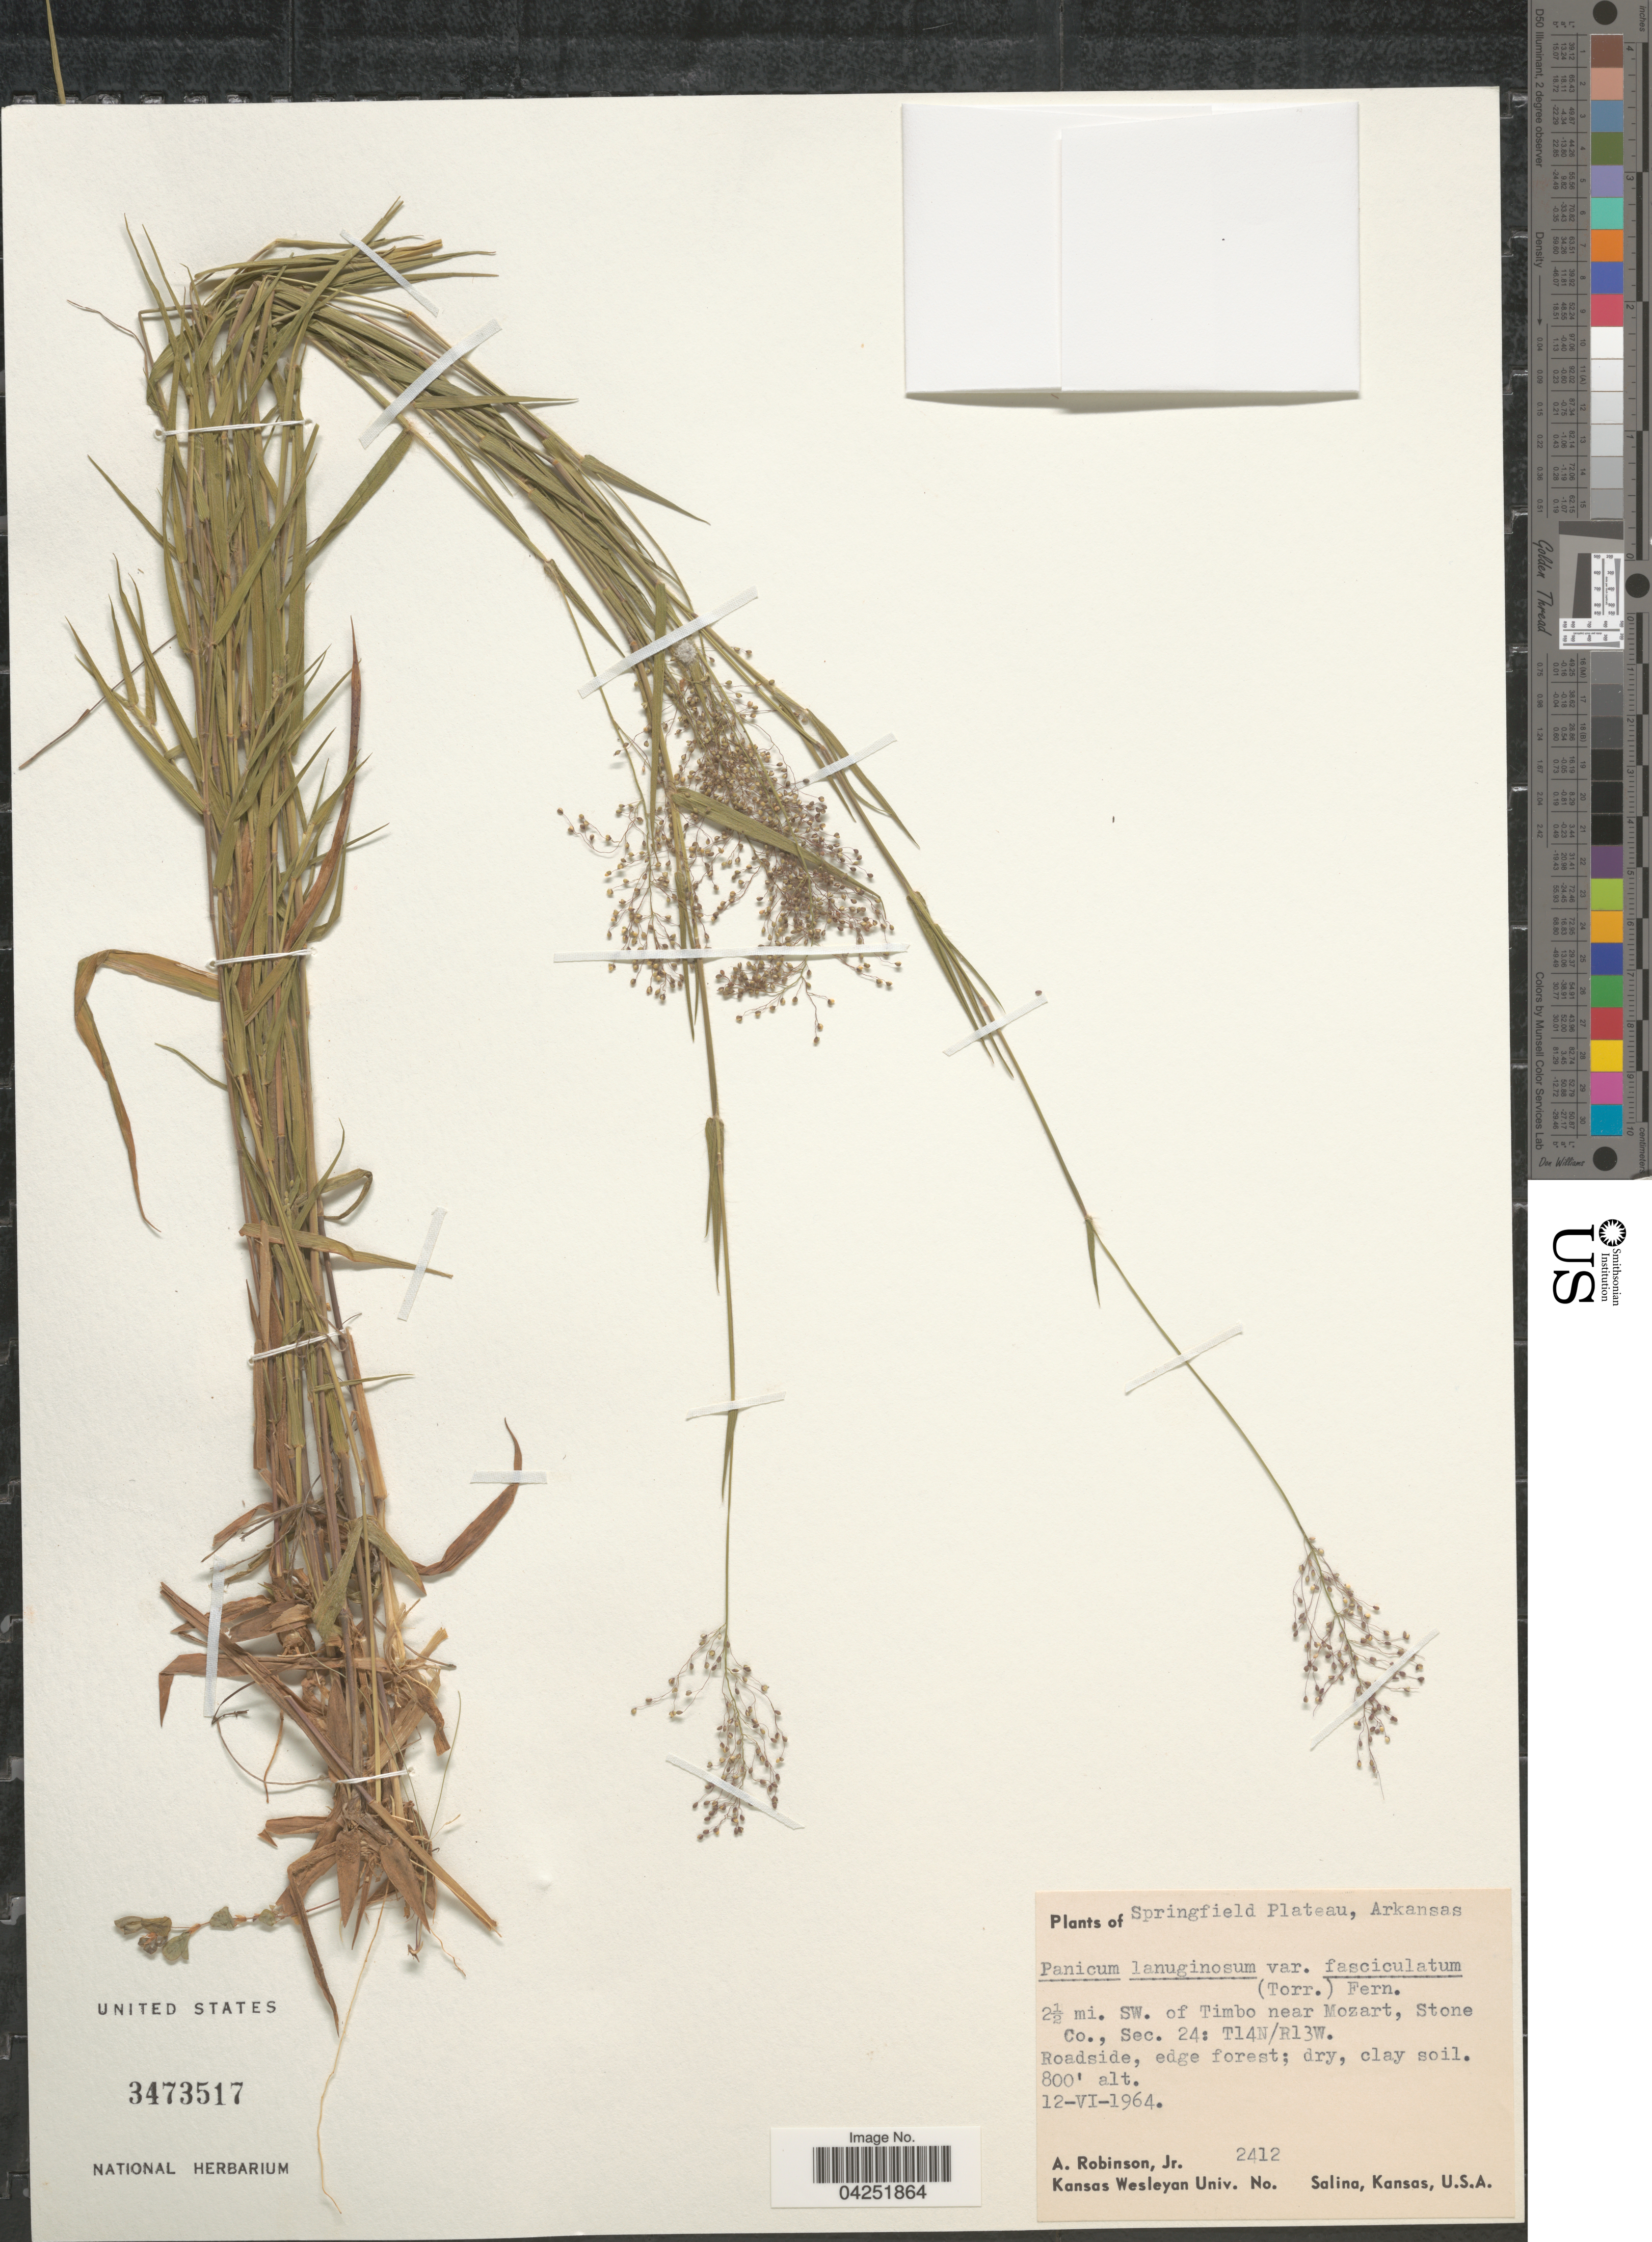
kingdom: Plantae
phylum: Tracheophyta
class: Liliopsida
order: Poales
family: Poaceae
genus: Dichanthelium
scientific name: Dichanthelium acuminatum var. fasciculatum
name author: (Torr.) Freckmann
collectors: A. Robinson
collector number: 2412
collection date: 1964-06-12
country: United States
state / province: Arkansas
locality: Springfield Plateau. 2½ mi. SW. of Timbo near Mozart, Stone Co., Sec. 24: T14N/R13W. Roadside, edge forest; dry, clay soil.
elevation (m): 274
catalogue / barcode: US 3473517